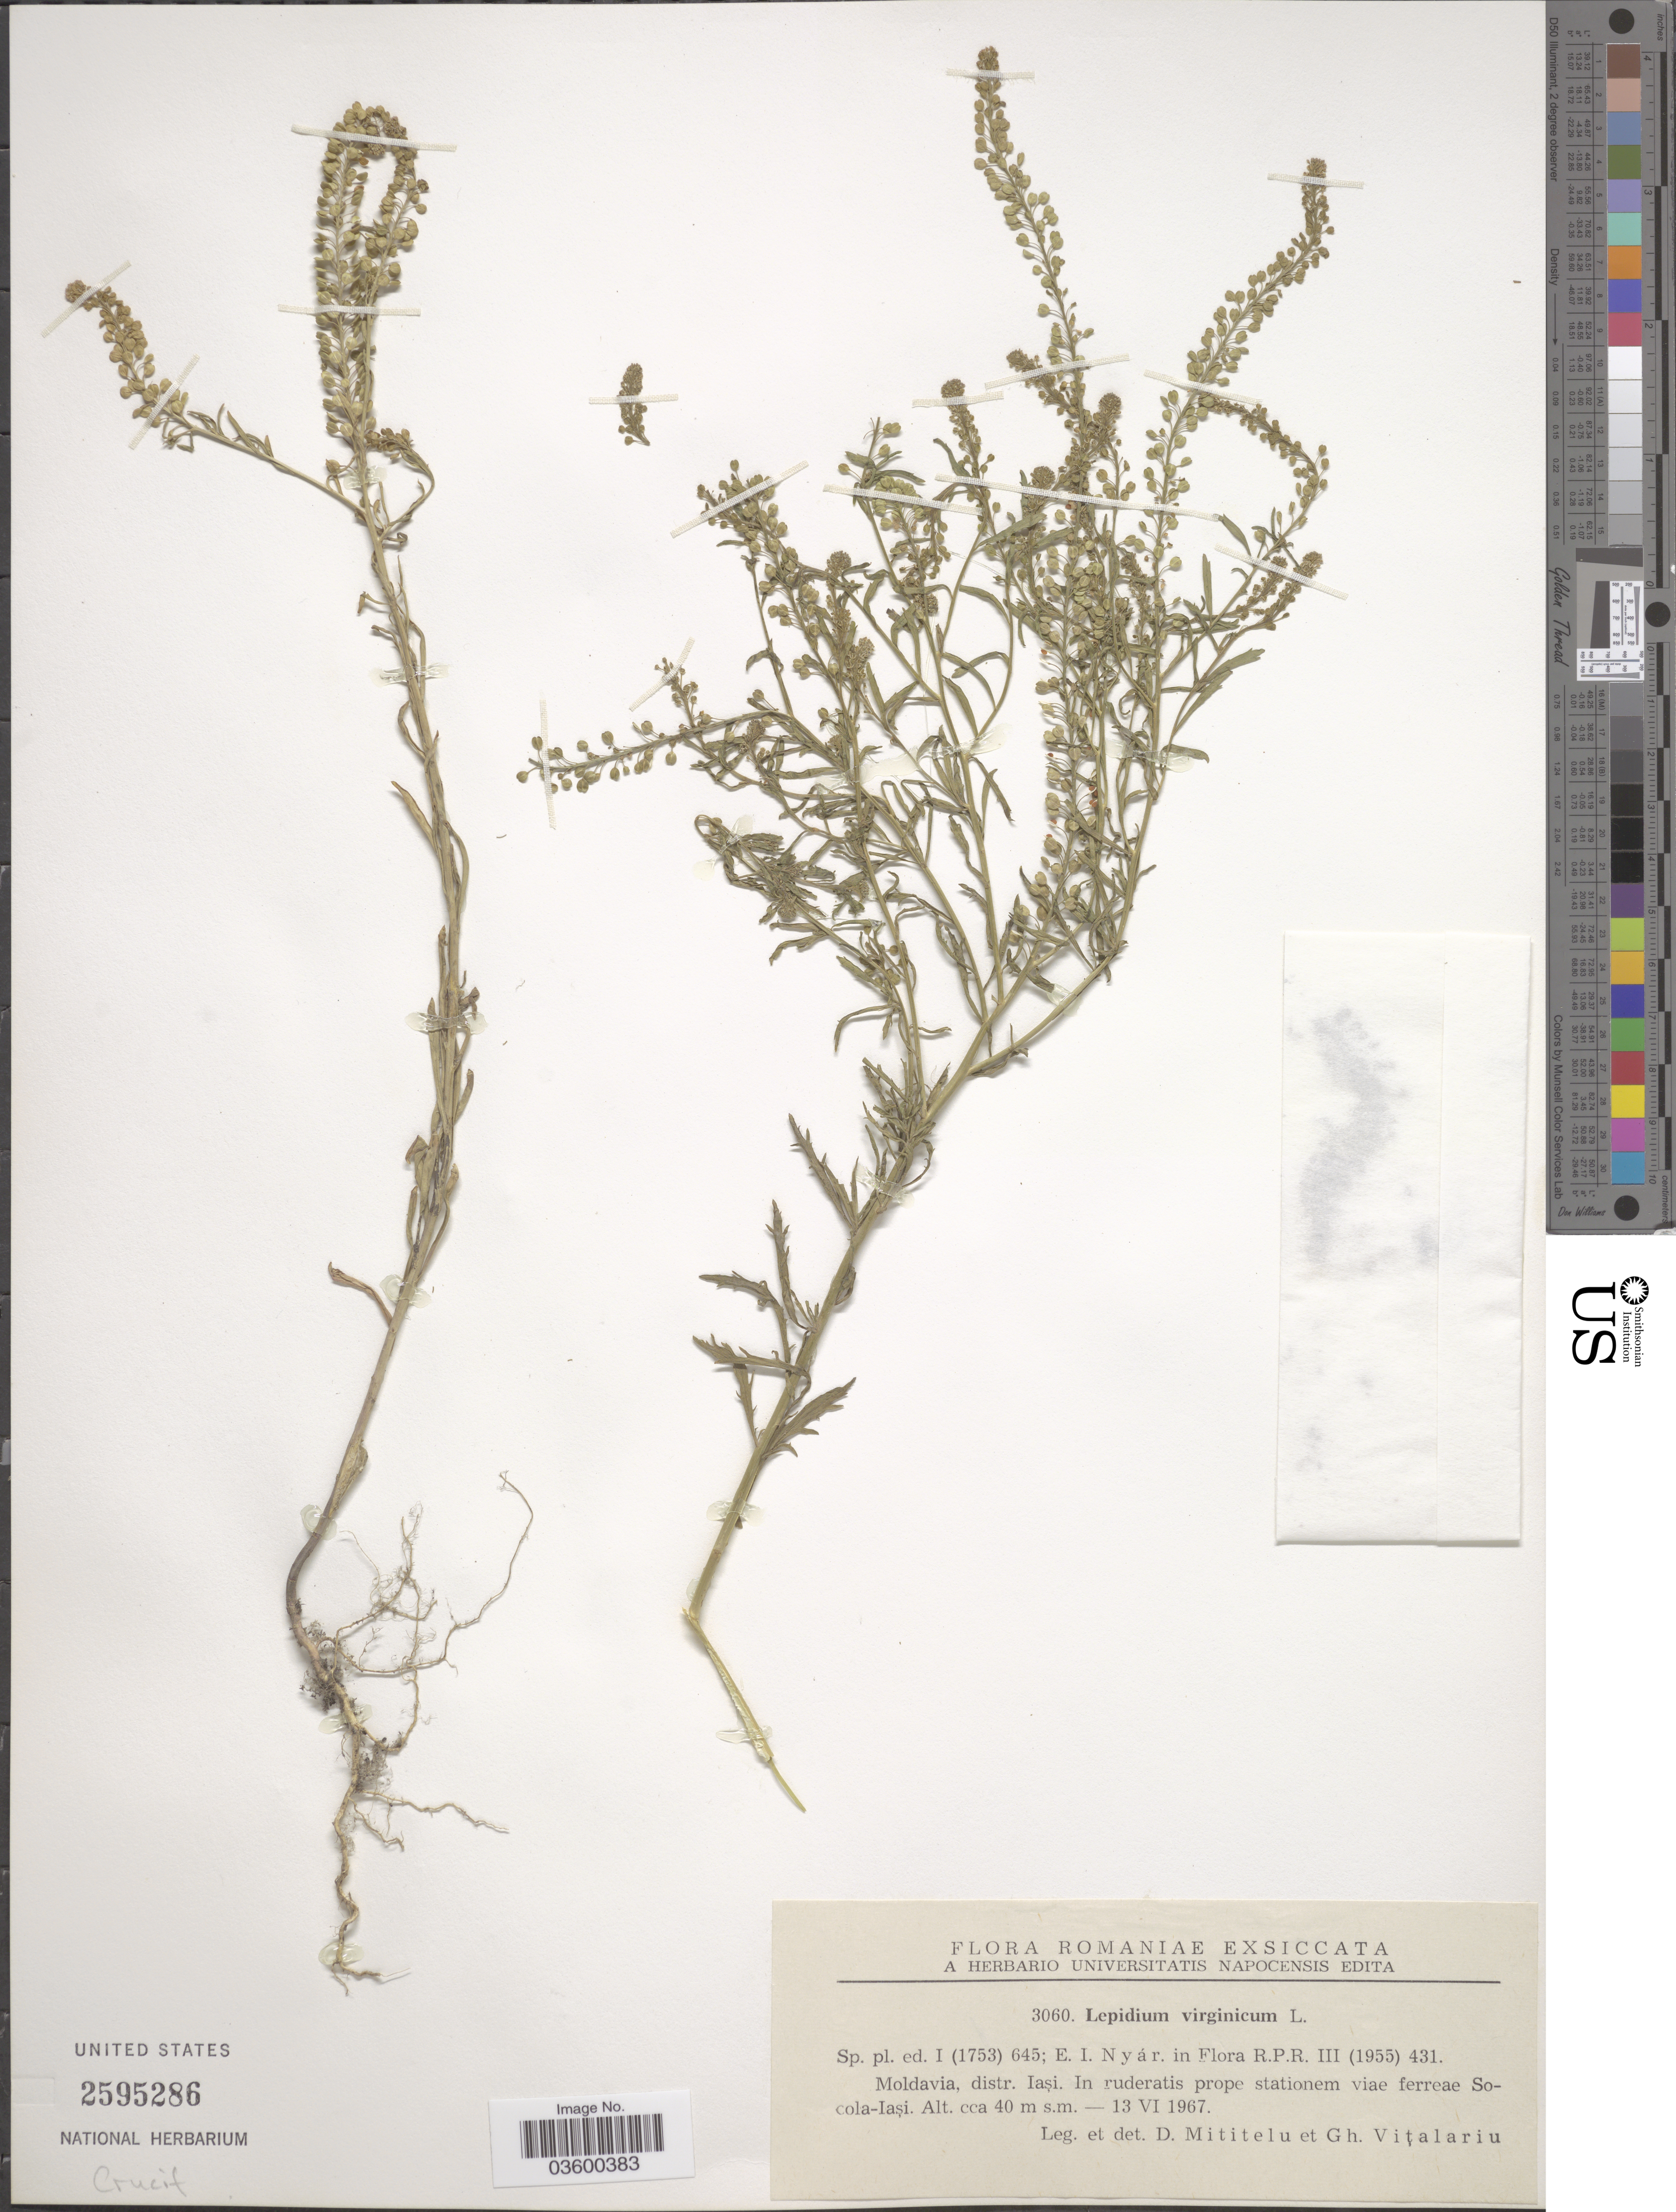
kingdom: Plantae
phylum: Tracheophyta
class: Magnoliopsida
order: Brassicales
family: Brassicaceae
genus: Lepidium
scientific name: Lepidium virginicum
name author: L.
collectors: D. Mititelu & G. Vitalariu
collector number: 3060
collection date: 1967-06-13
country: Romania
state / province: Iasi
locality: Moldavia, distr. Iaşi. In ruderatis prope stationem viae ferreae So-cola-laşi.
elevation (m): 40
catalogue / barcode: US 2595286